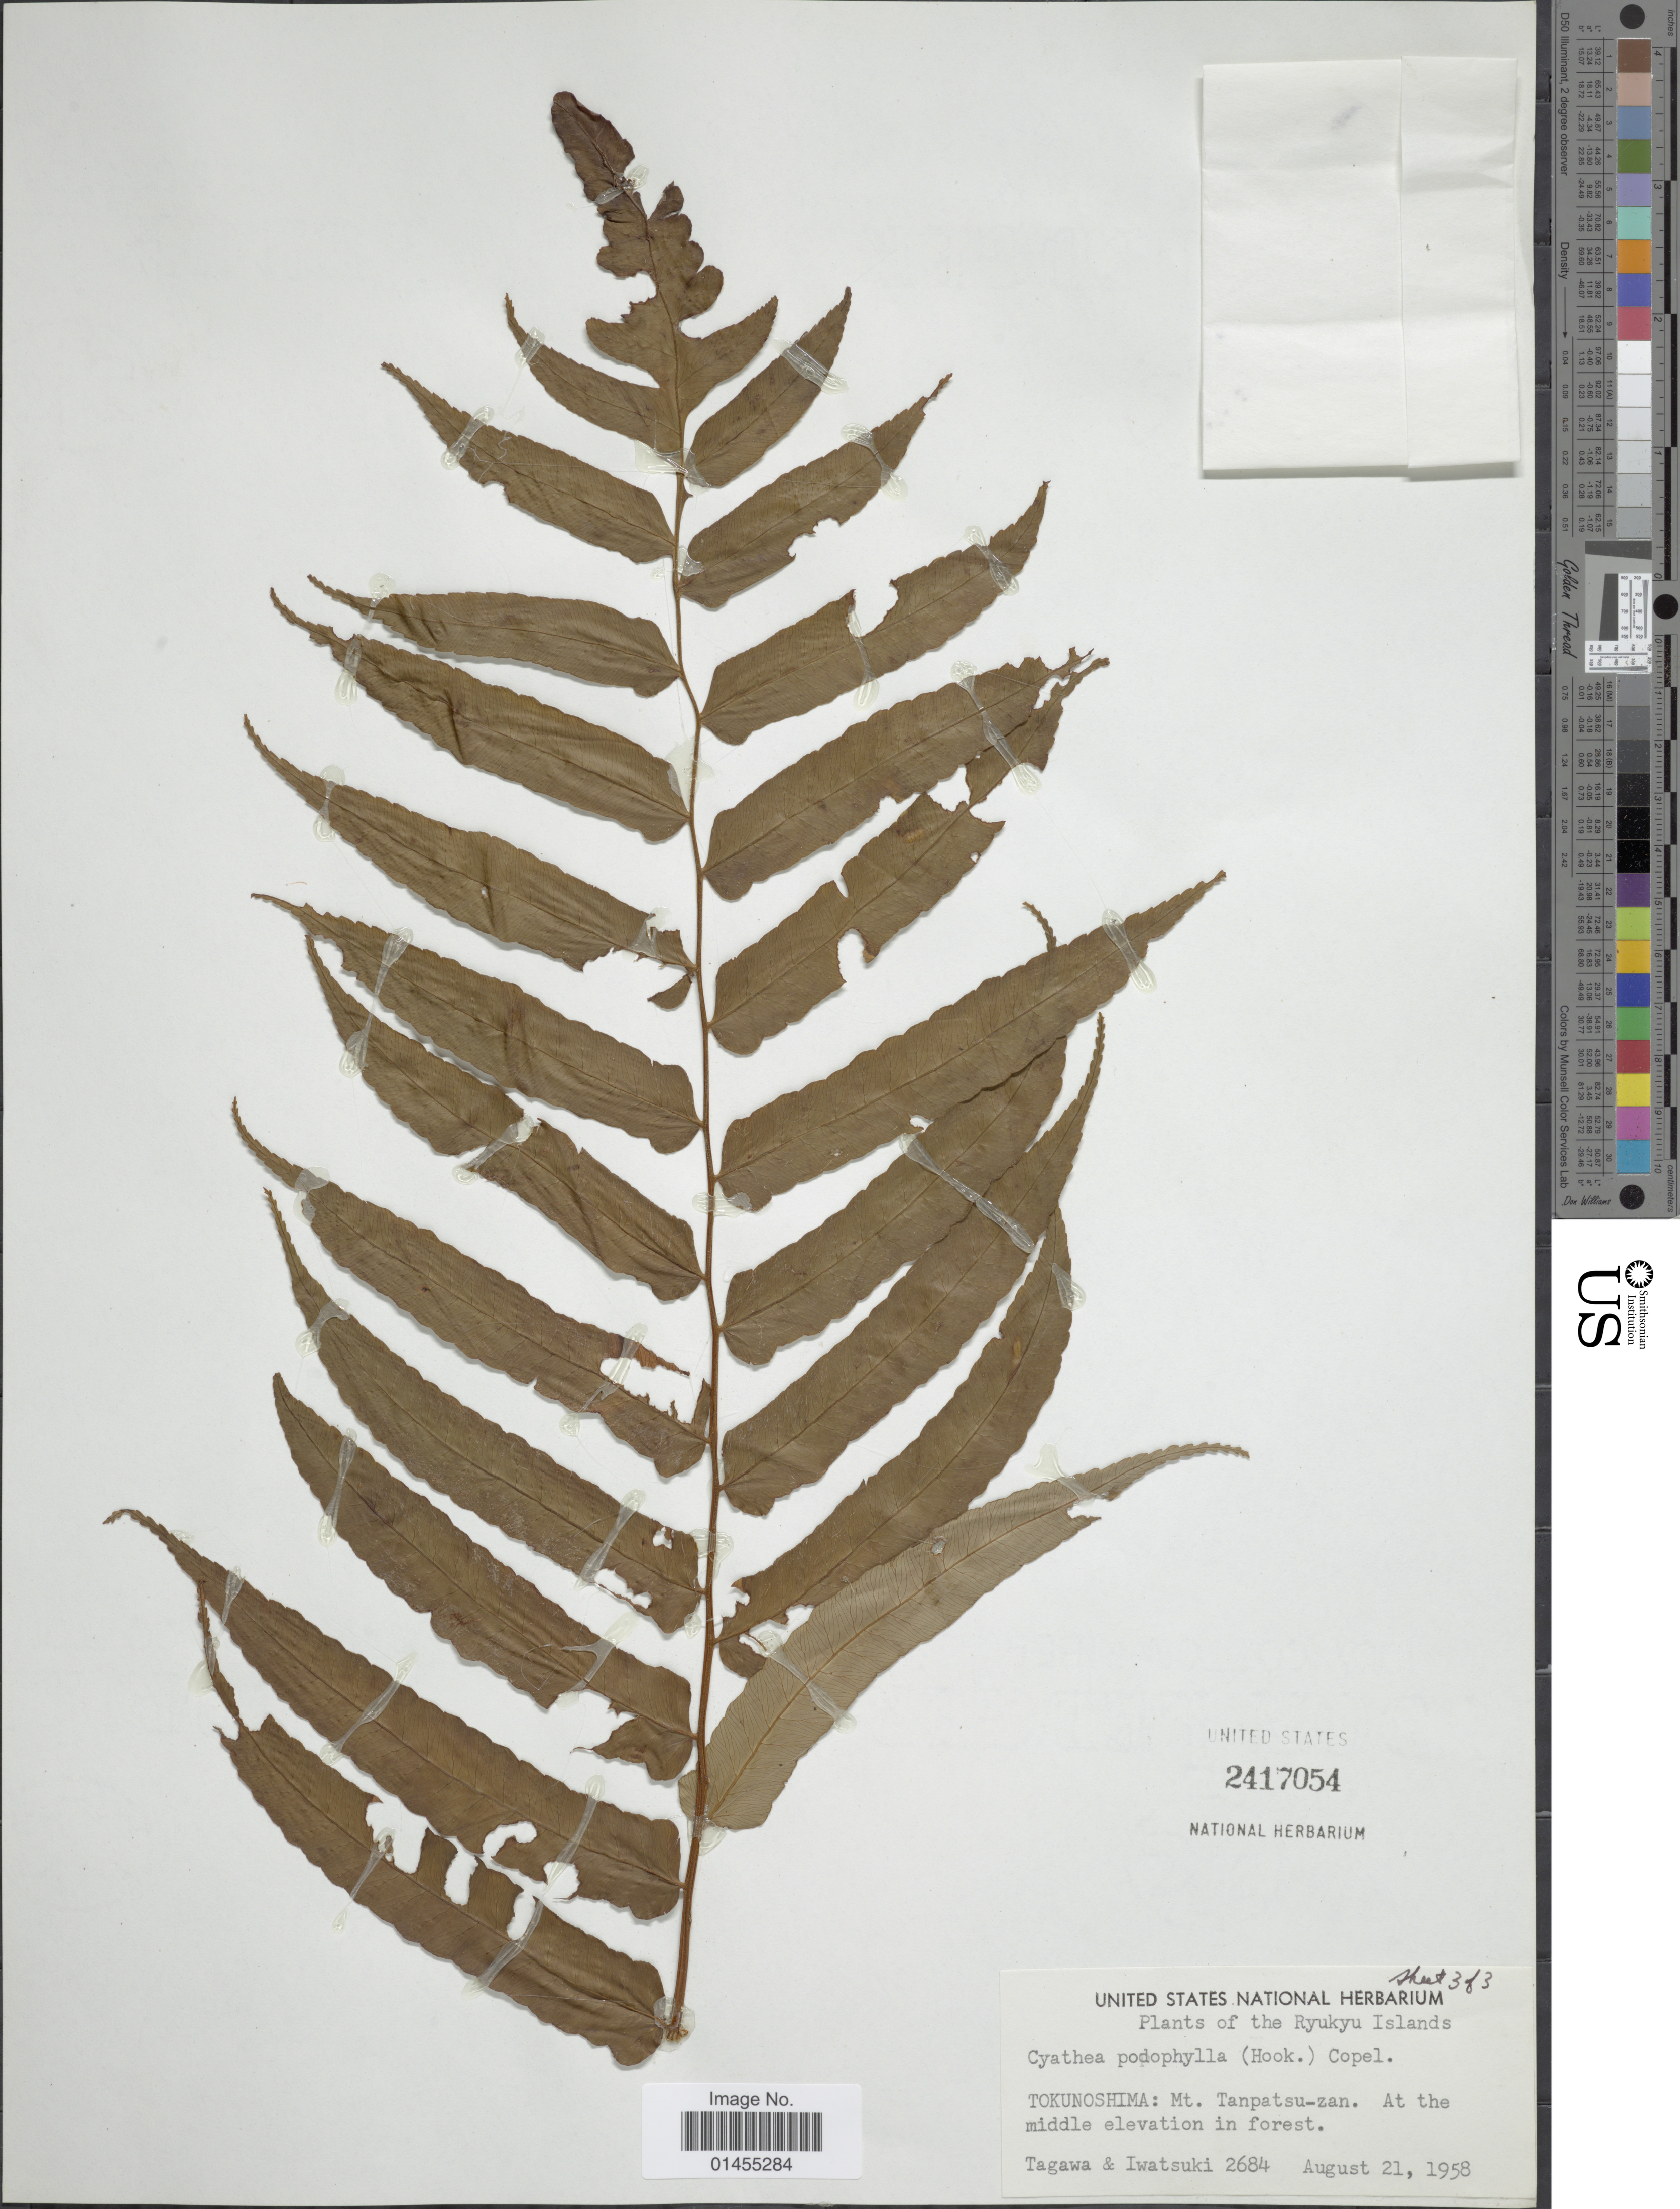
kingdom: Plantae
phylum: Tracheophyta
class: Polypodiopsida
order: Cyatheales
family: Cyatheaceae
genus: Alsophila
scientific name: Alsophila podophylla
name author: Hook.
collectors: Tagawa & K. Iwatsuki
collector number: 2684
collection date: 1958-08-21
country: Japan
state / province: Okinawa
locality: Ryukyu islands, Tokunoshima: Mt. Tanpatsu-zan.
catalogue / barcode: US 2417054